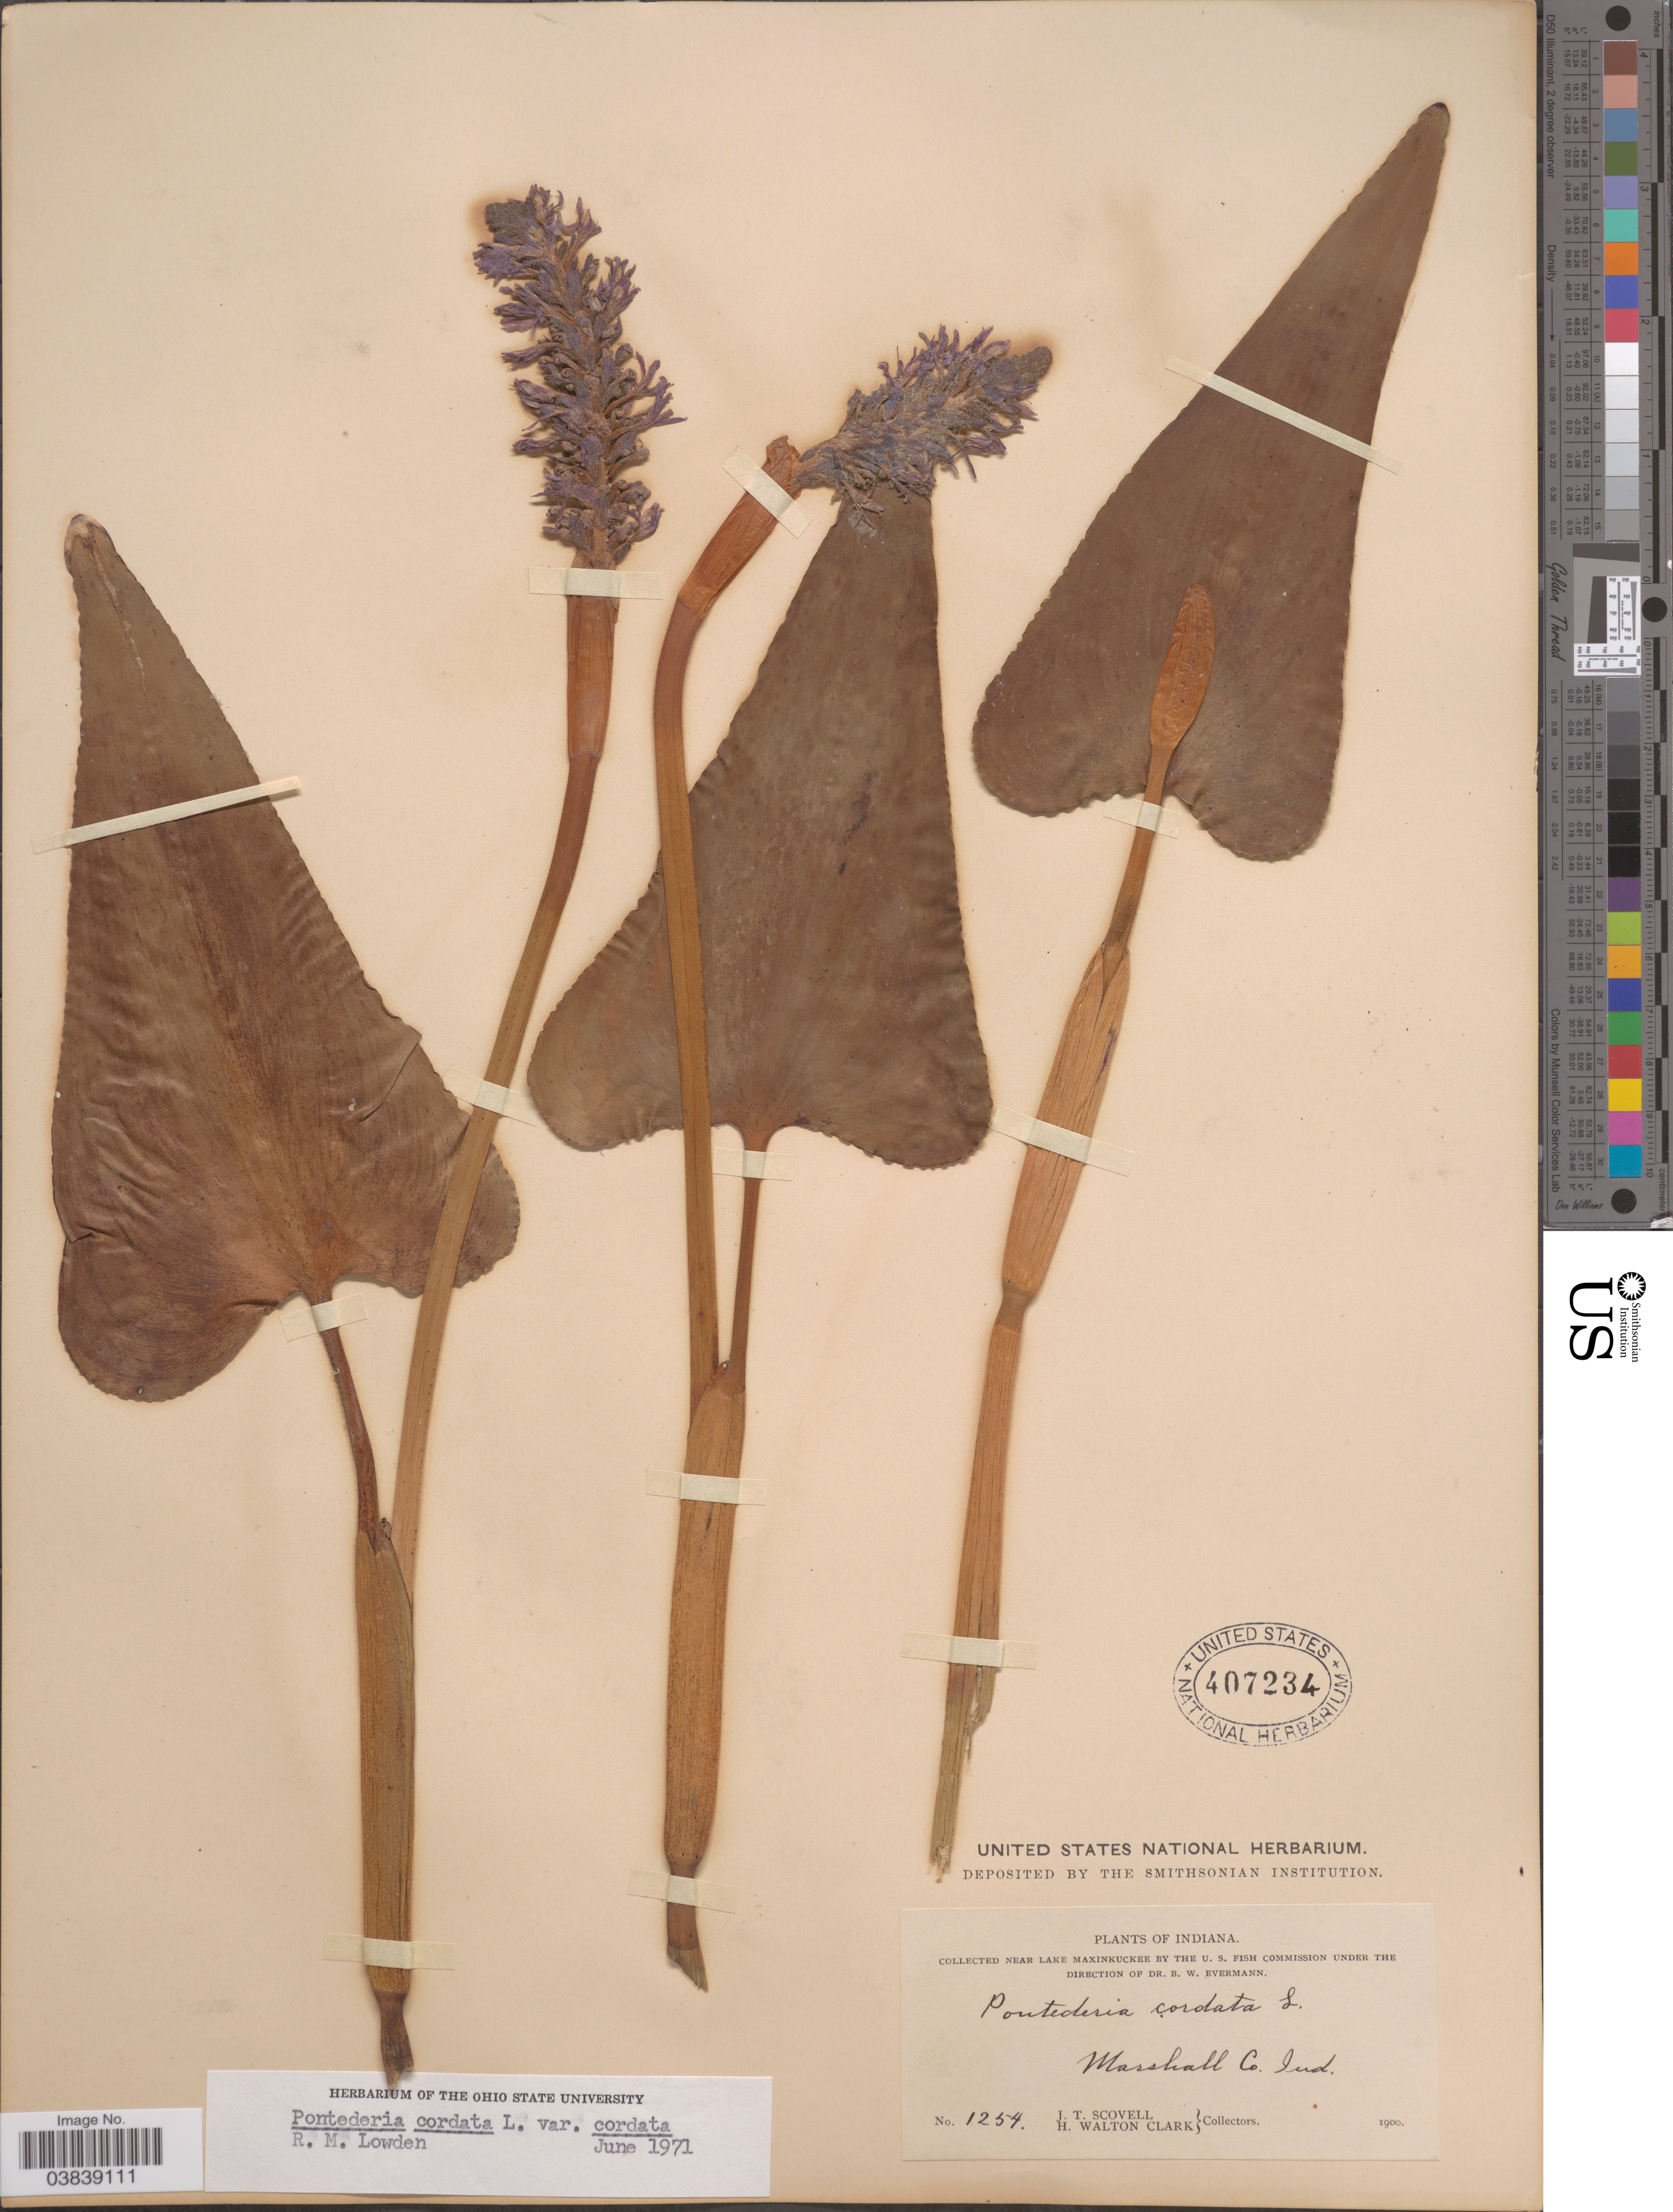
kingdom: Plantae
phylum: Tracheophyta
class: Liliopsida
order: Commelinales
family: Pontederiaceae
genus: Pontederia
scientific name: Pontederia cordata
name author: L.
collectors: J. T. Scovell & H. W. Clark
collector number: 1254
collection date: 1900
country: United States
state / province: Indiana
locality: Near Lake Maxinkuckee. Marshall Co.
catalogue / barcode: US 407234